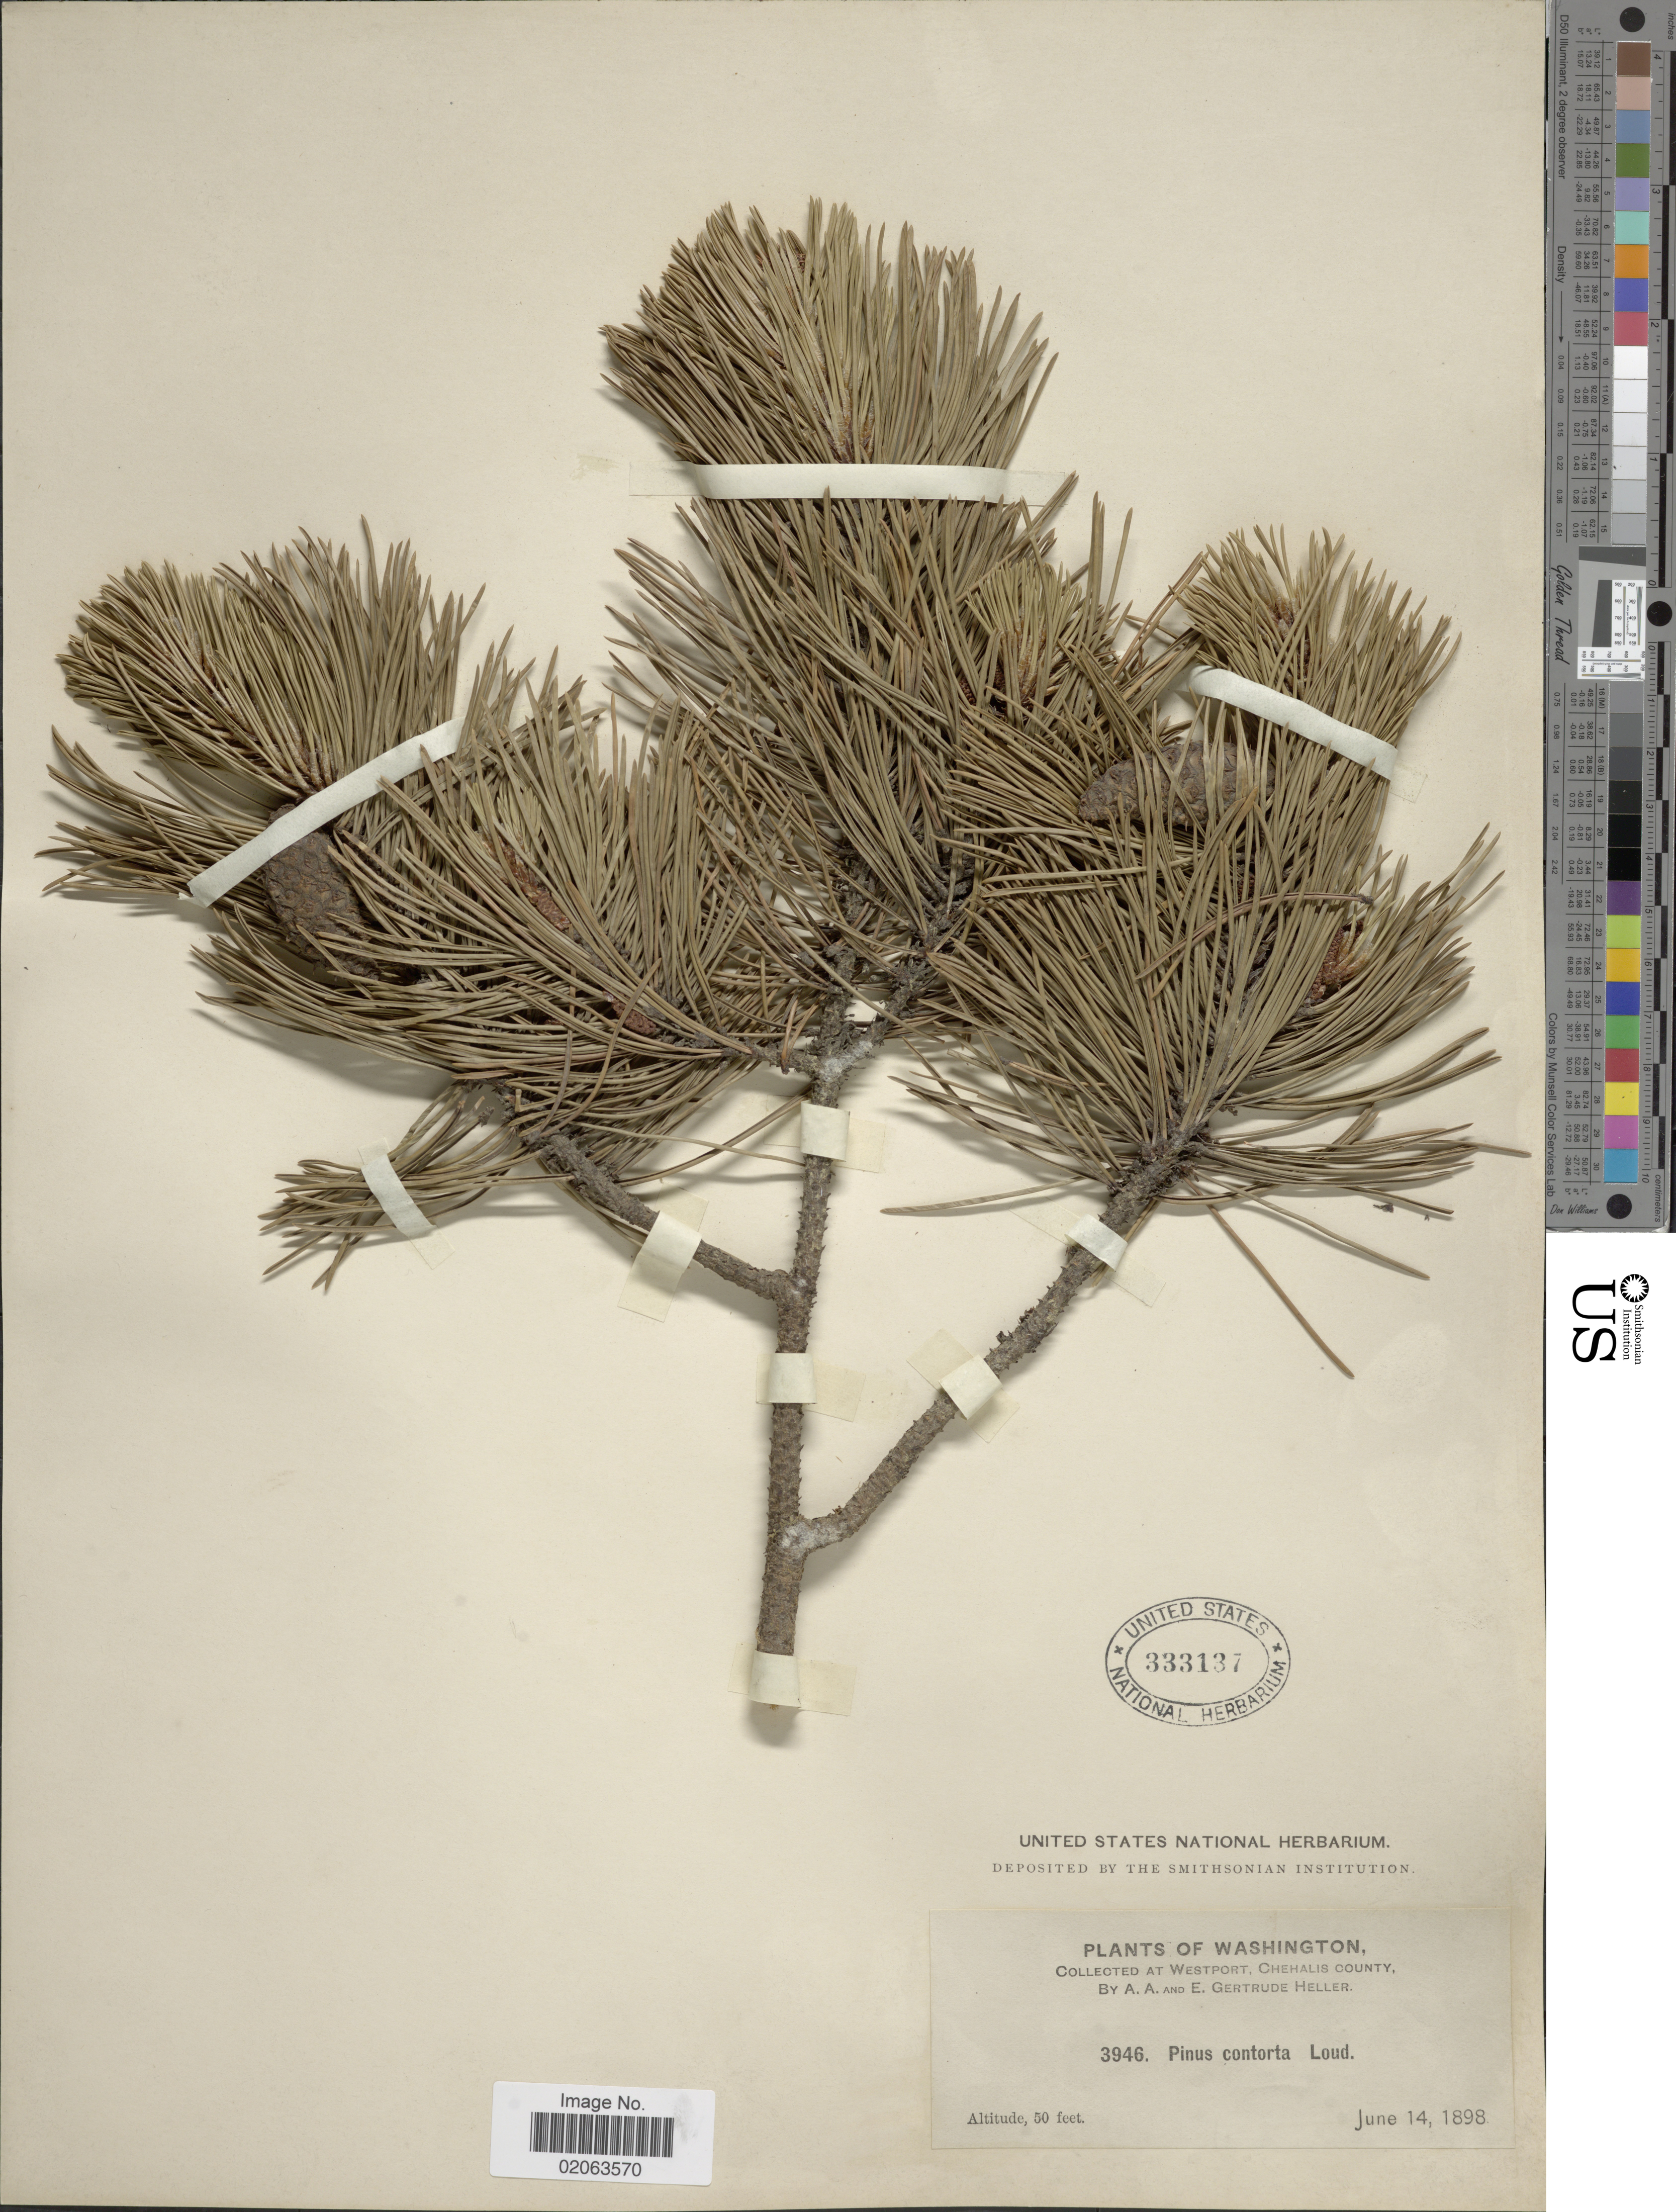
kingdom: Plantae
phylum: Tracheophyta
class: Pinopsida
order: Pinales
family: Pinaceae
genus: Pinus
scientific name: Pinus contorta var. latifolia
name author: Engelm. ex S. Watson in C. King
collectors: A. A. Heller & E. G. Heller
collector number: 3946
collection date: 1898-06-14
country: United States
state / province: Washington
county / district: Grays Harbor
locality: Washington. Westport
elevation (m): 15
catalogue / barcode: US 333137